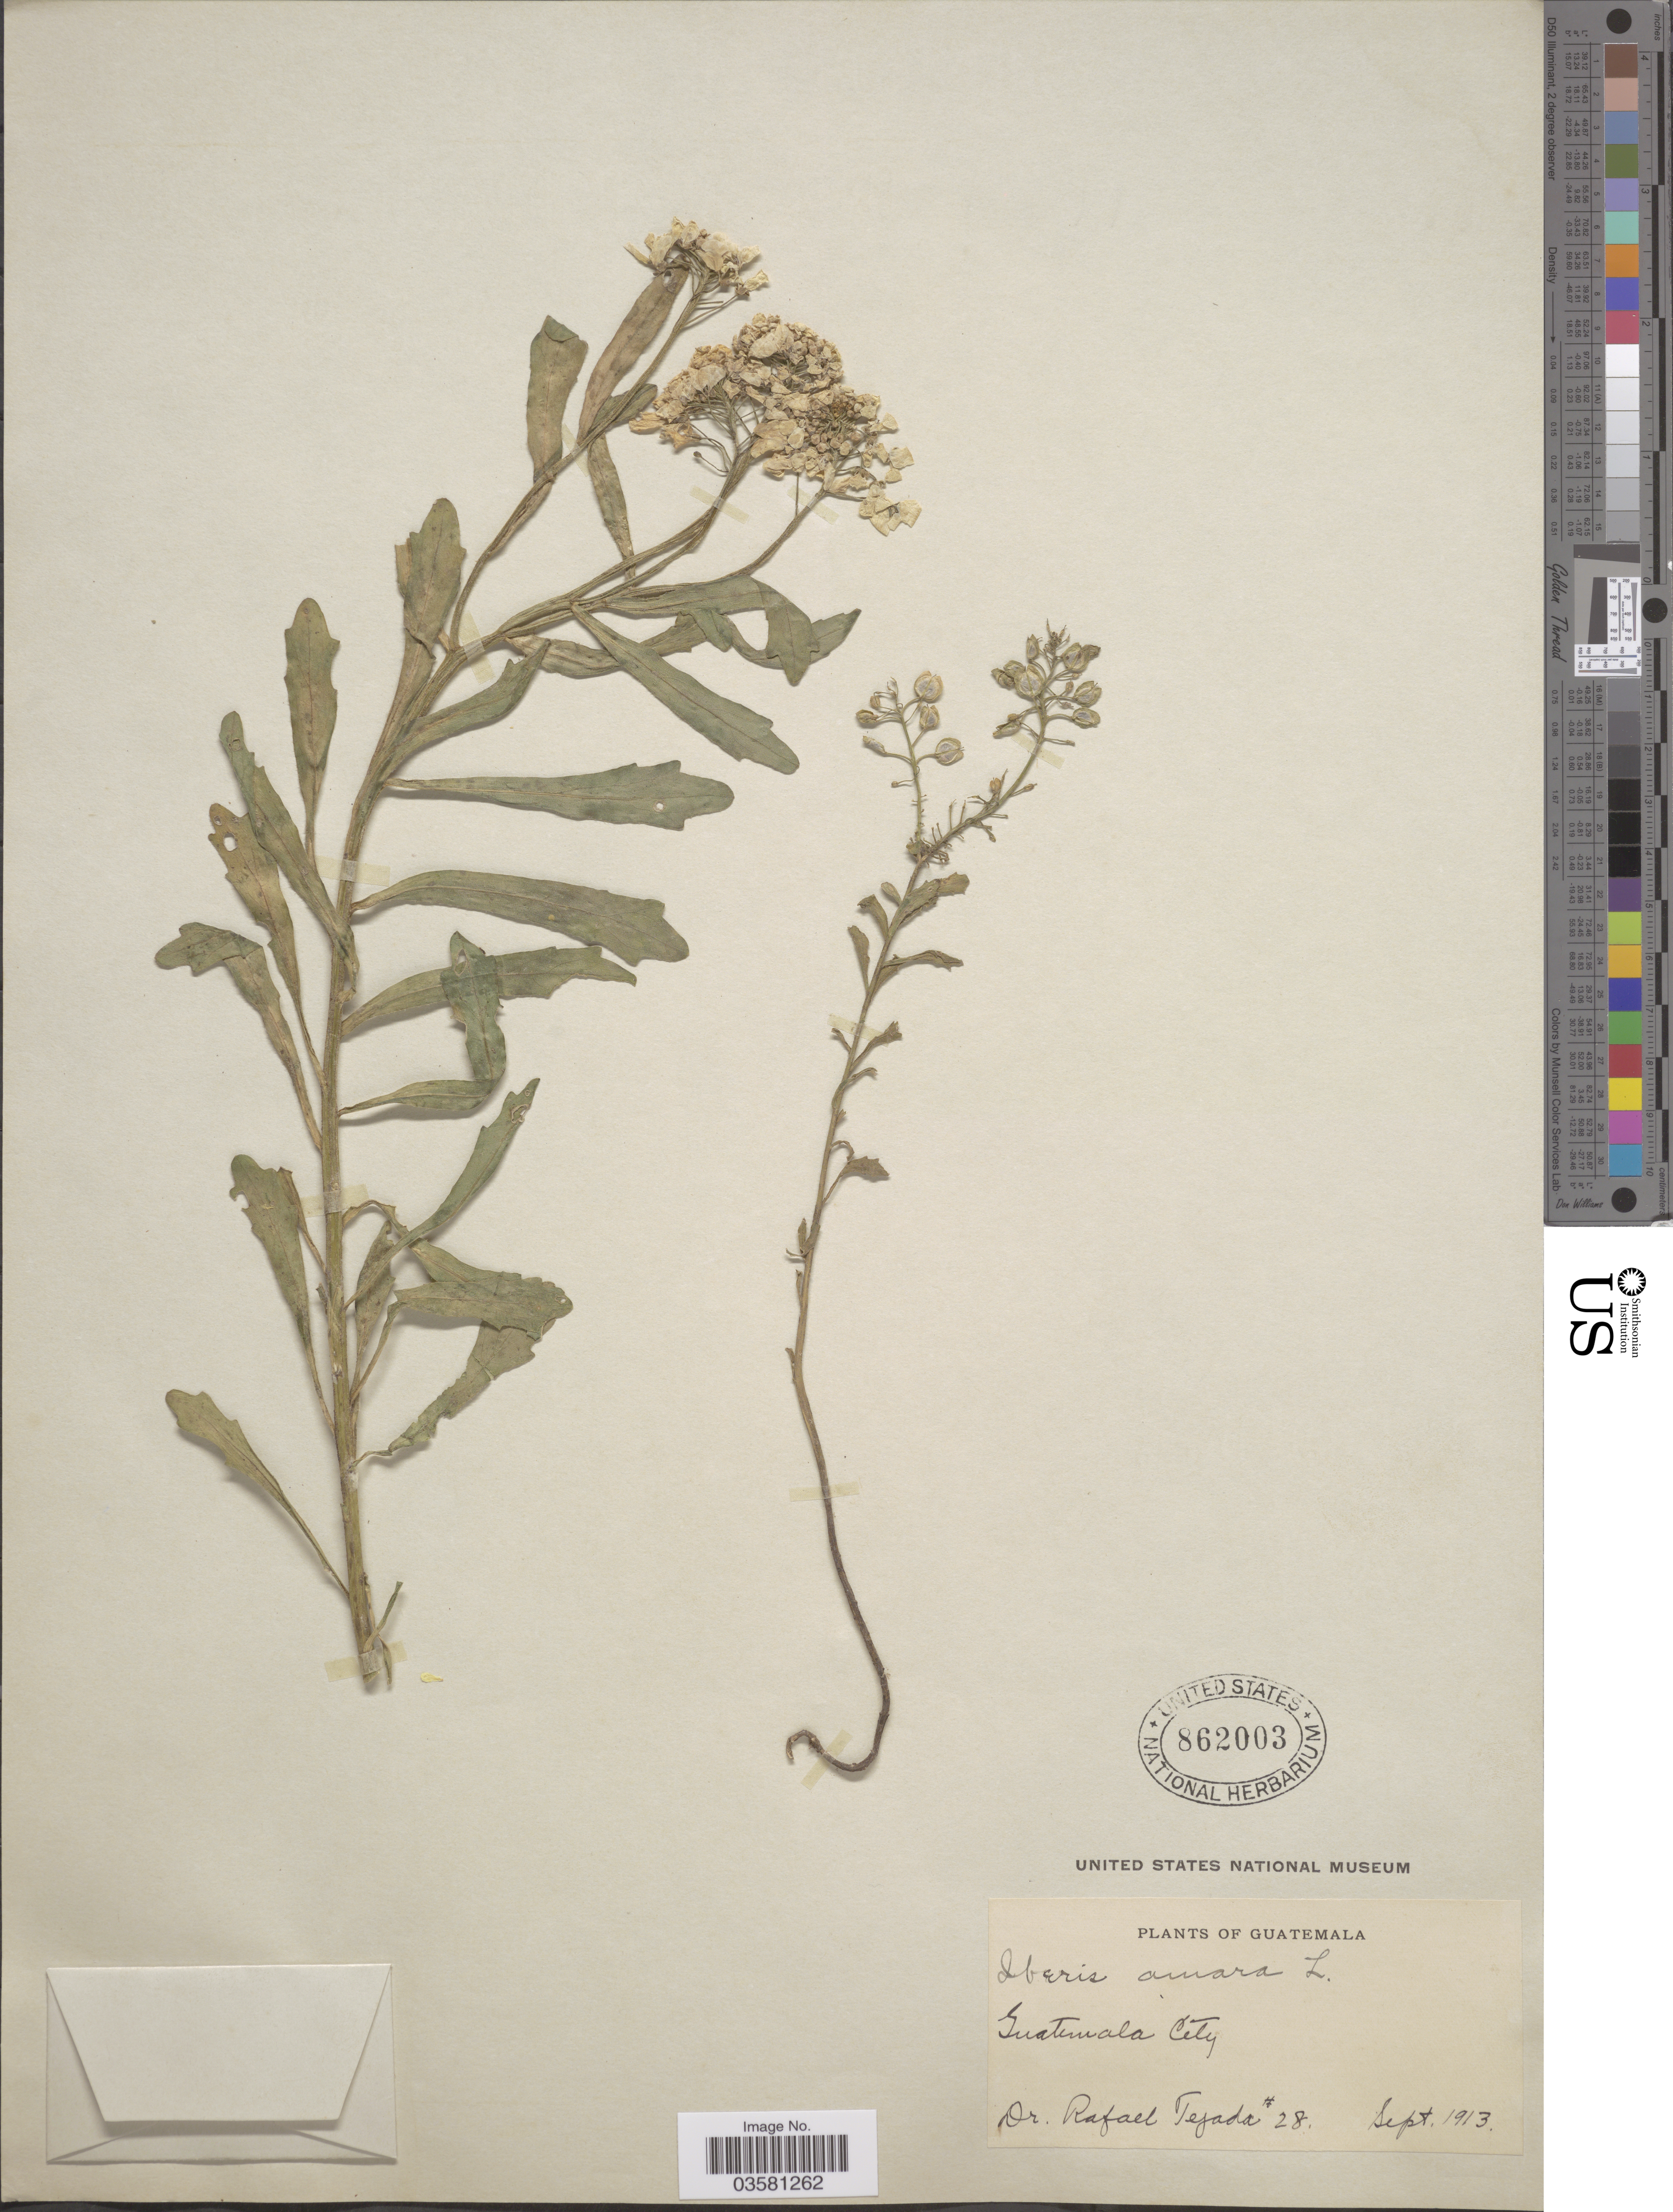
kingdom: Plantae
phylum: Tracheophyta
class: Magnoliopsida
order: Brassicales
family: Brassicaceae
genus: Iberis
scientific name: Iberis amara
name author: L.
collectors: R. Tejada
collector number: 28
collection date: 1913-09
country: Guatemala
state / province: Guatemala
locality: Guatemala City.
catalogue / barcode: US 862003